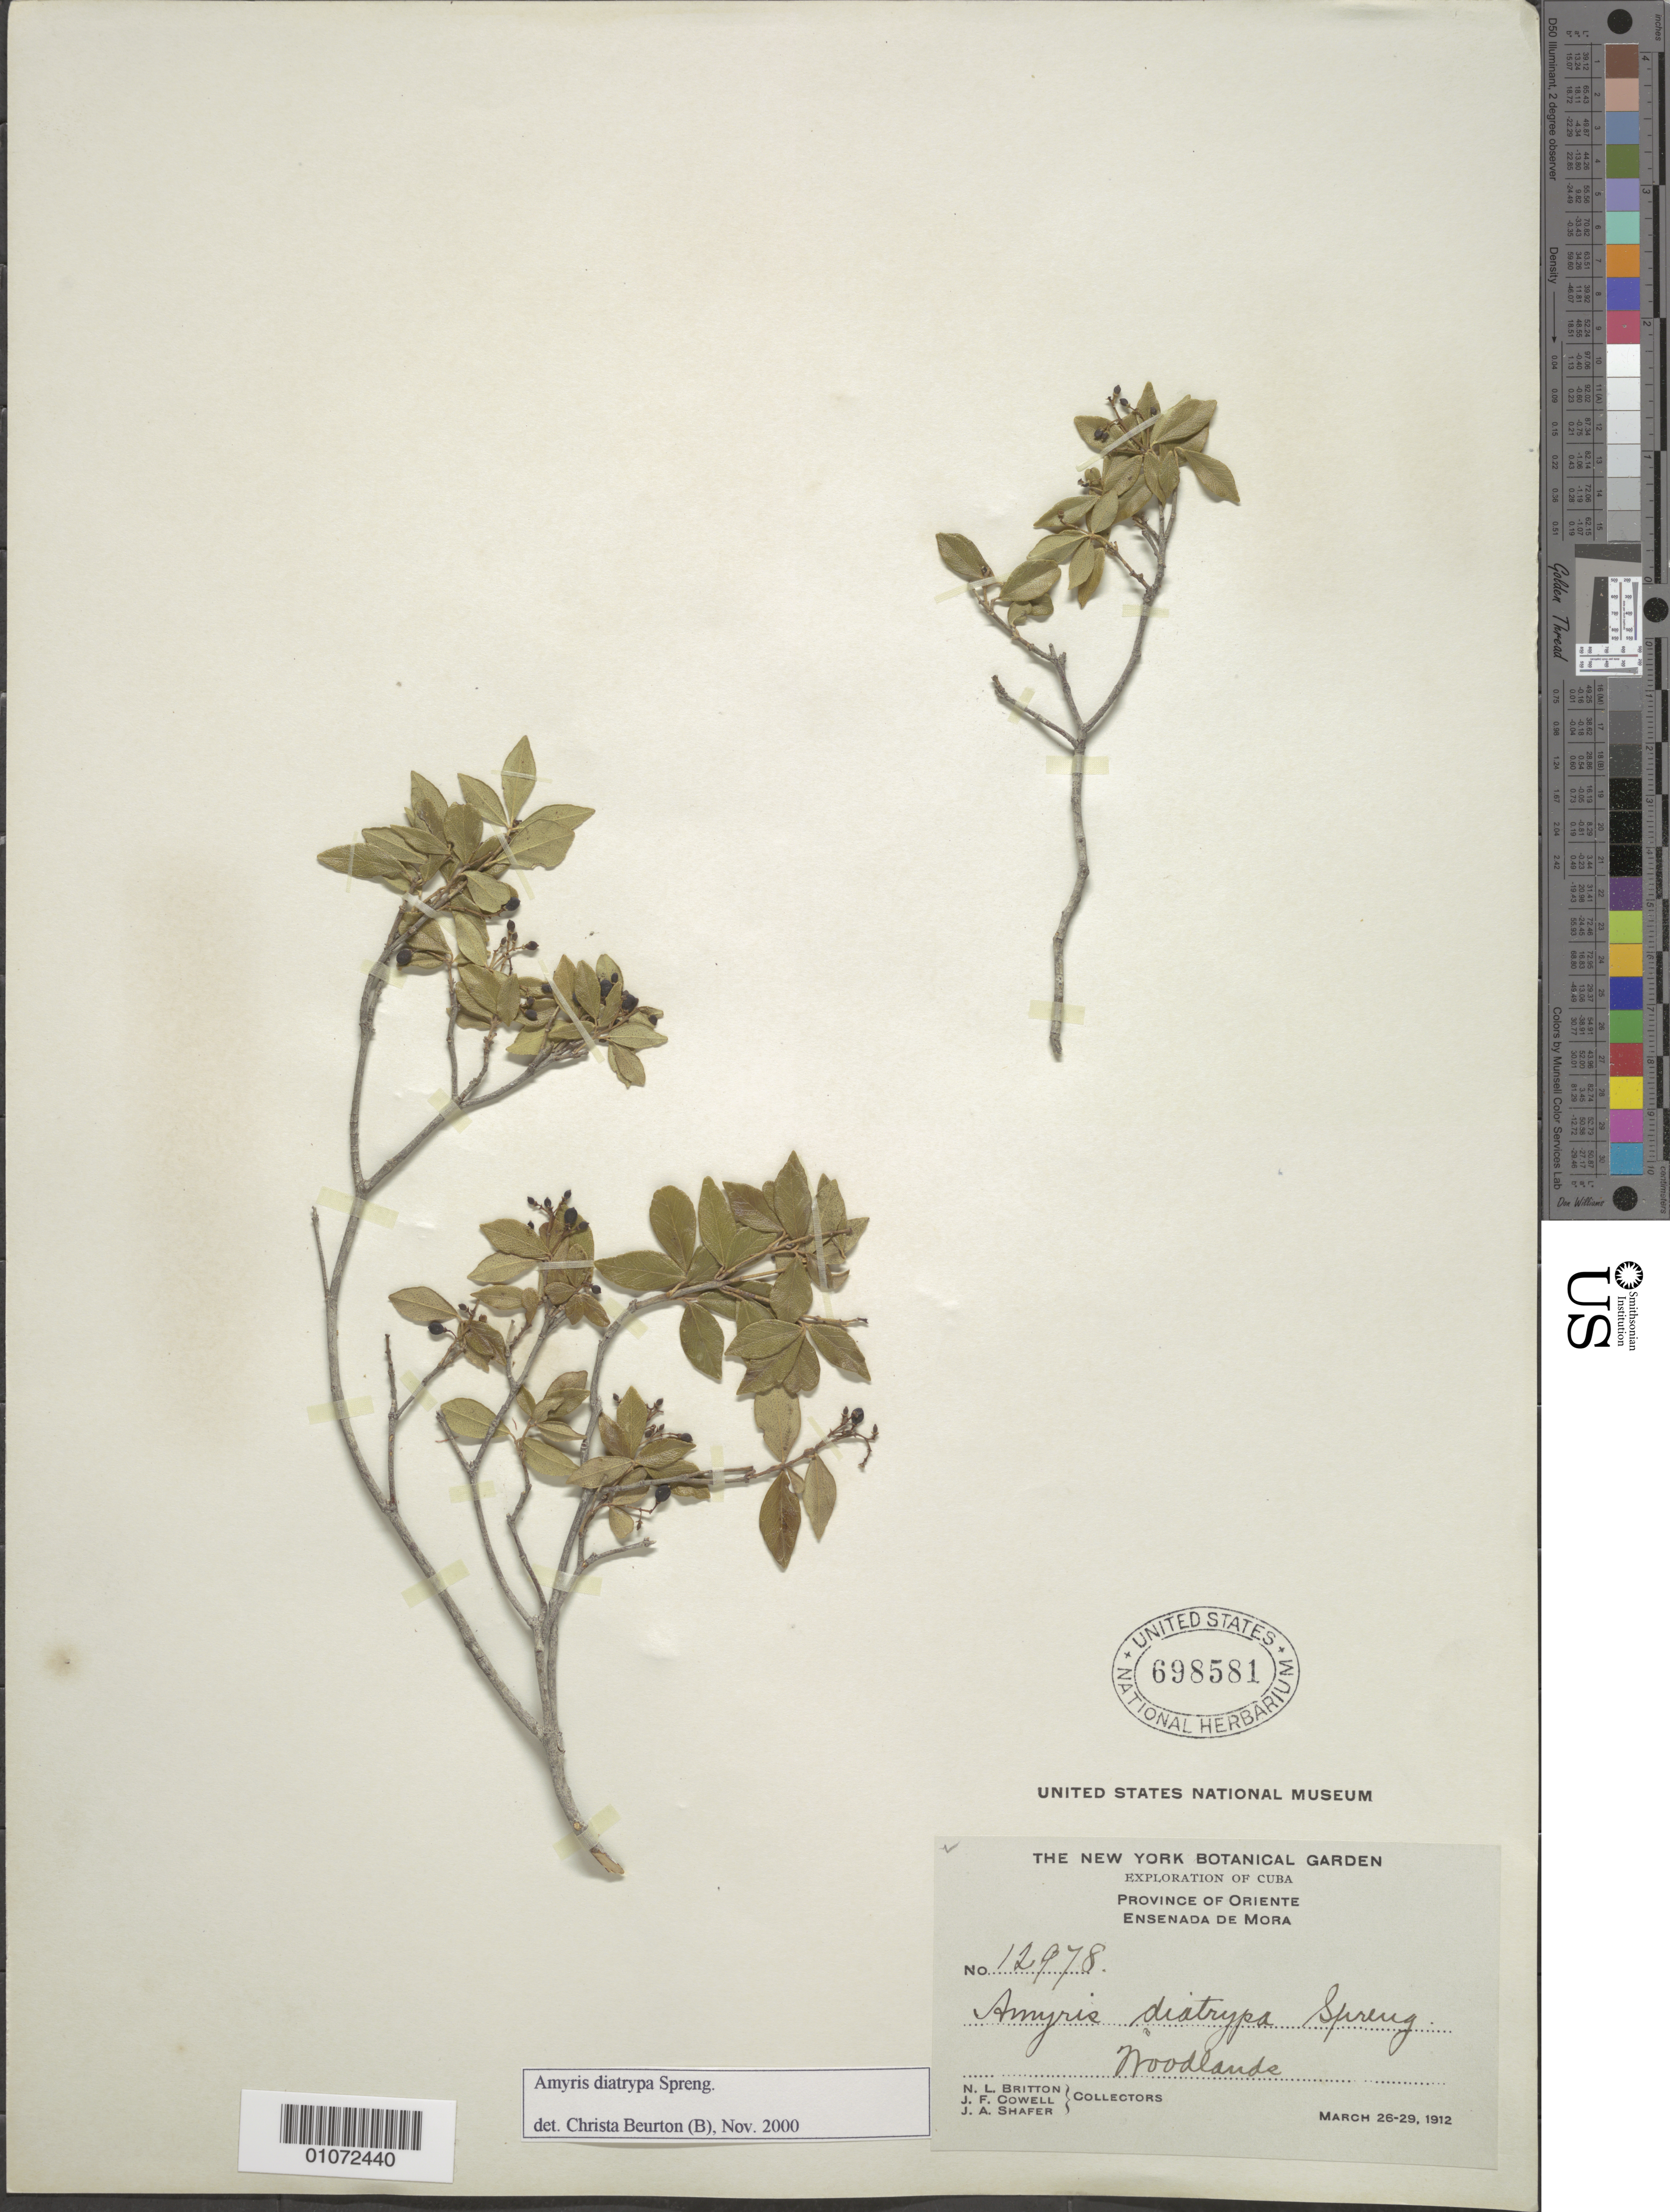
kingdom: Plantae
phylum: Tracheophyta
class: Magnoliopsida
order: Sapindales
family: Rutaceae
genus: Amyris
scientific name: Amyris diatrypa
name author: Spreng.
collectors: N. Britton, J. F. Cowell & J. A. Shafer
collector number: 12978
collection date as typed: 26 Mar 1912 to 29 Mar 1912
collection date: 1912-03-26/1912-03-29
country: Cuba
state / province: Oriente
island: Cuba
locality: Ensenada de Mora, Woodlands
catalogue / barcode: US 698581